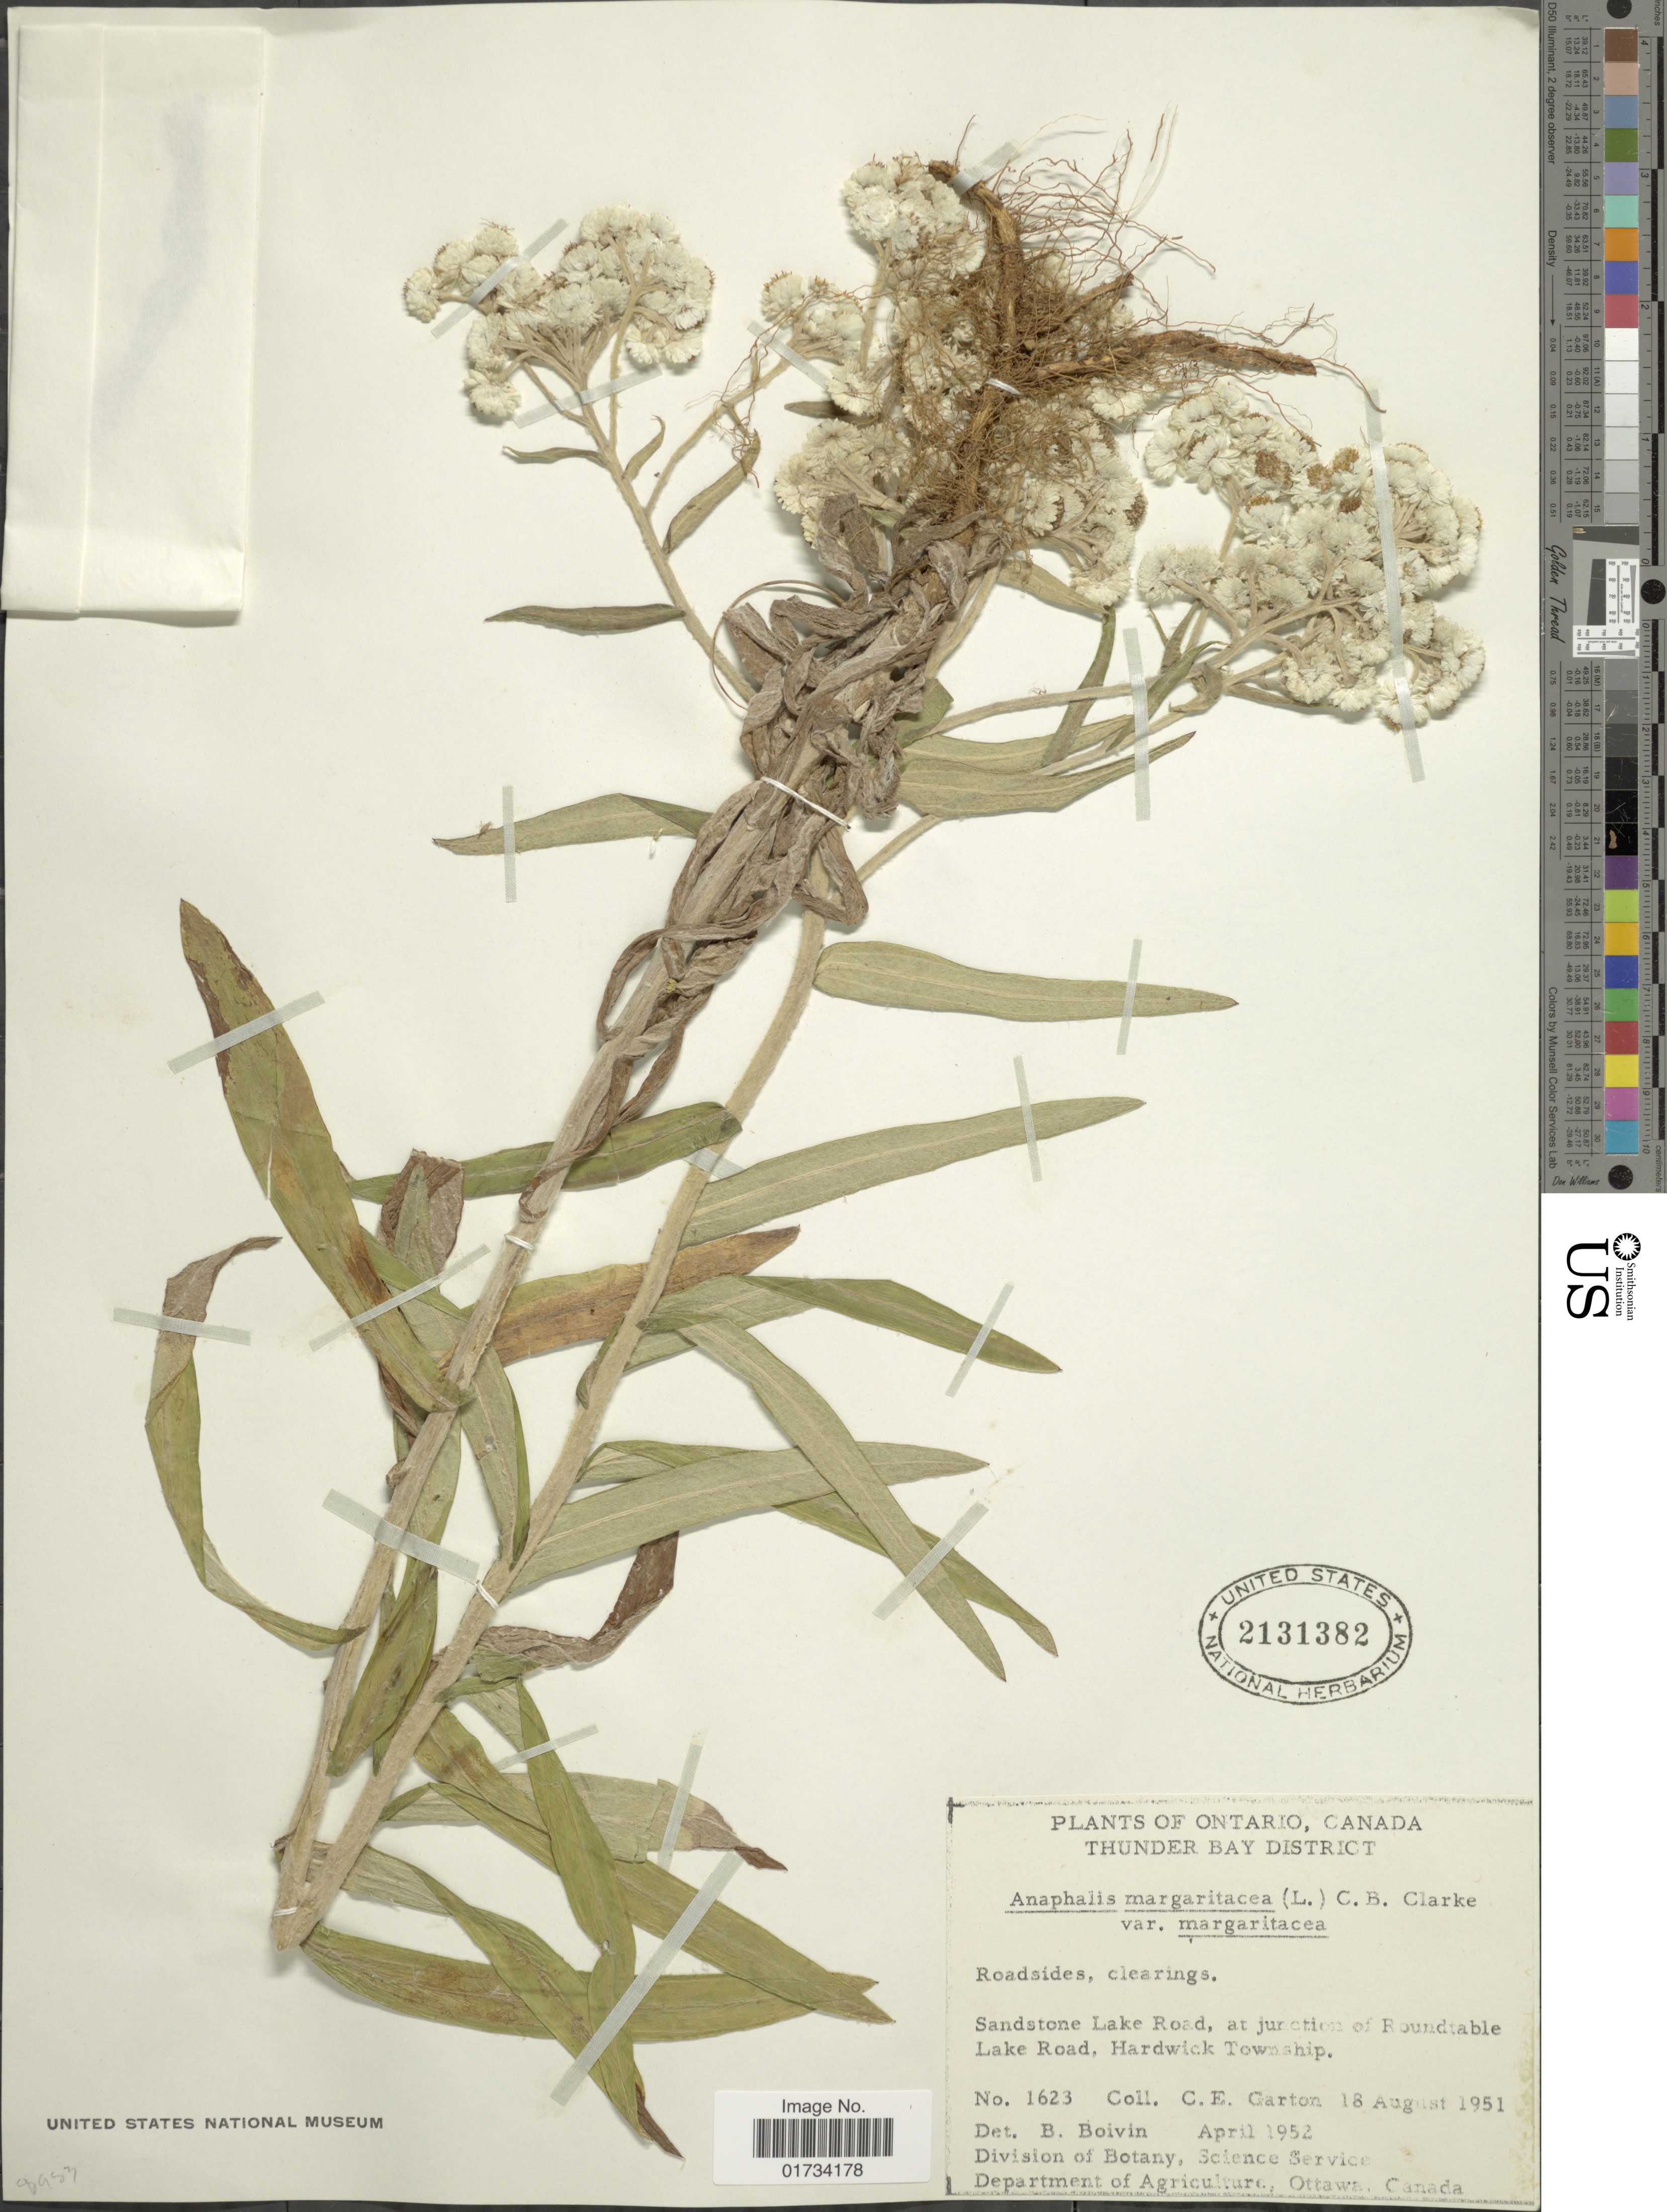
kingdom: Plantae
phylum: Tracheophyta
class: Magnoliopsida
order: Asterales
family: Asteraceae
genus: Anaphalis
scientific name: Anaphalis margaritacea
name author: (L.) Benth. & Hook. f.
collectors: C. E. Garton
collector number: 1623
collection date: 1951-08-18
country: Canada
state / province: Ontario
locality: Thunder Bay District, Sandstone Lake Road, at junction of Roundtabel Lake Road, Hardwick Township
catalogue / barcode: US 2131382